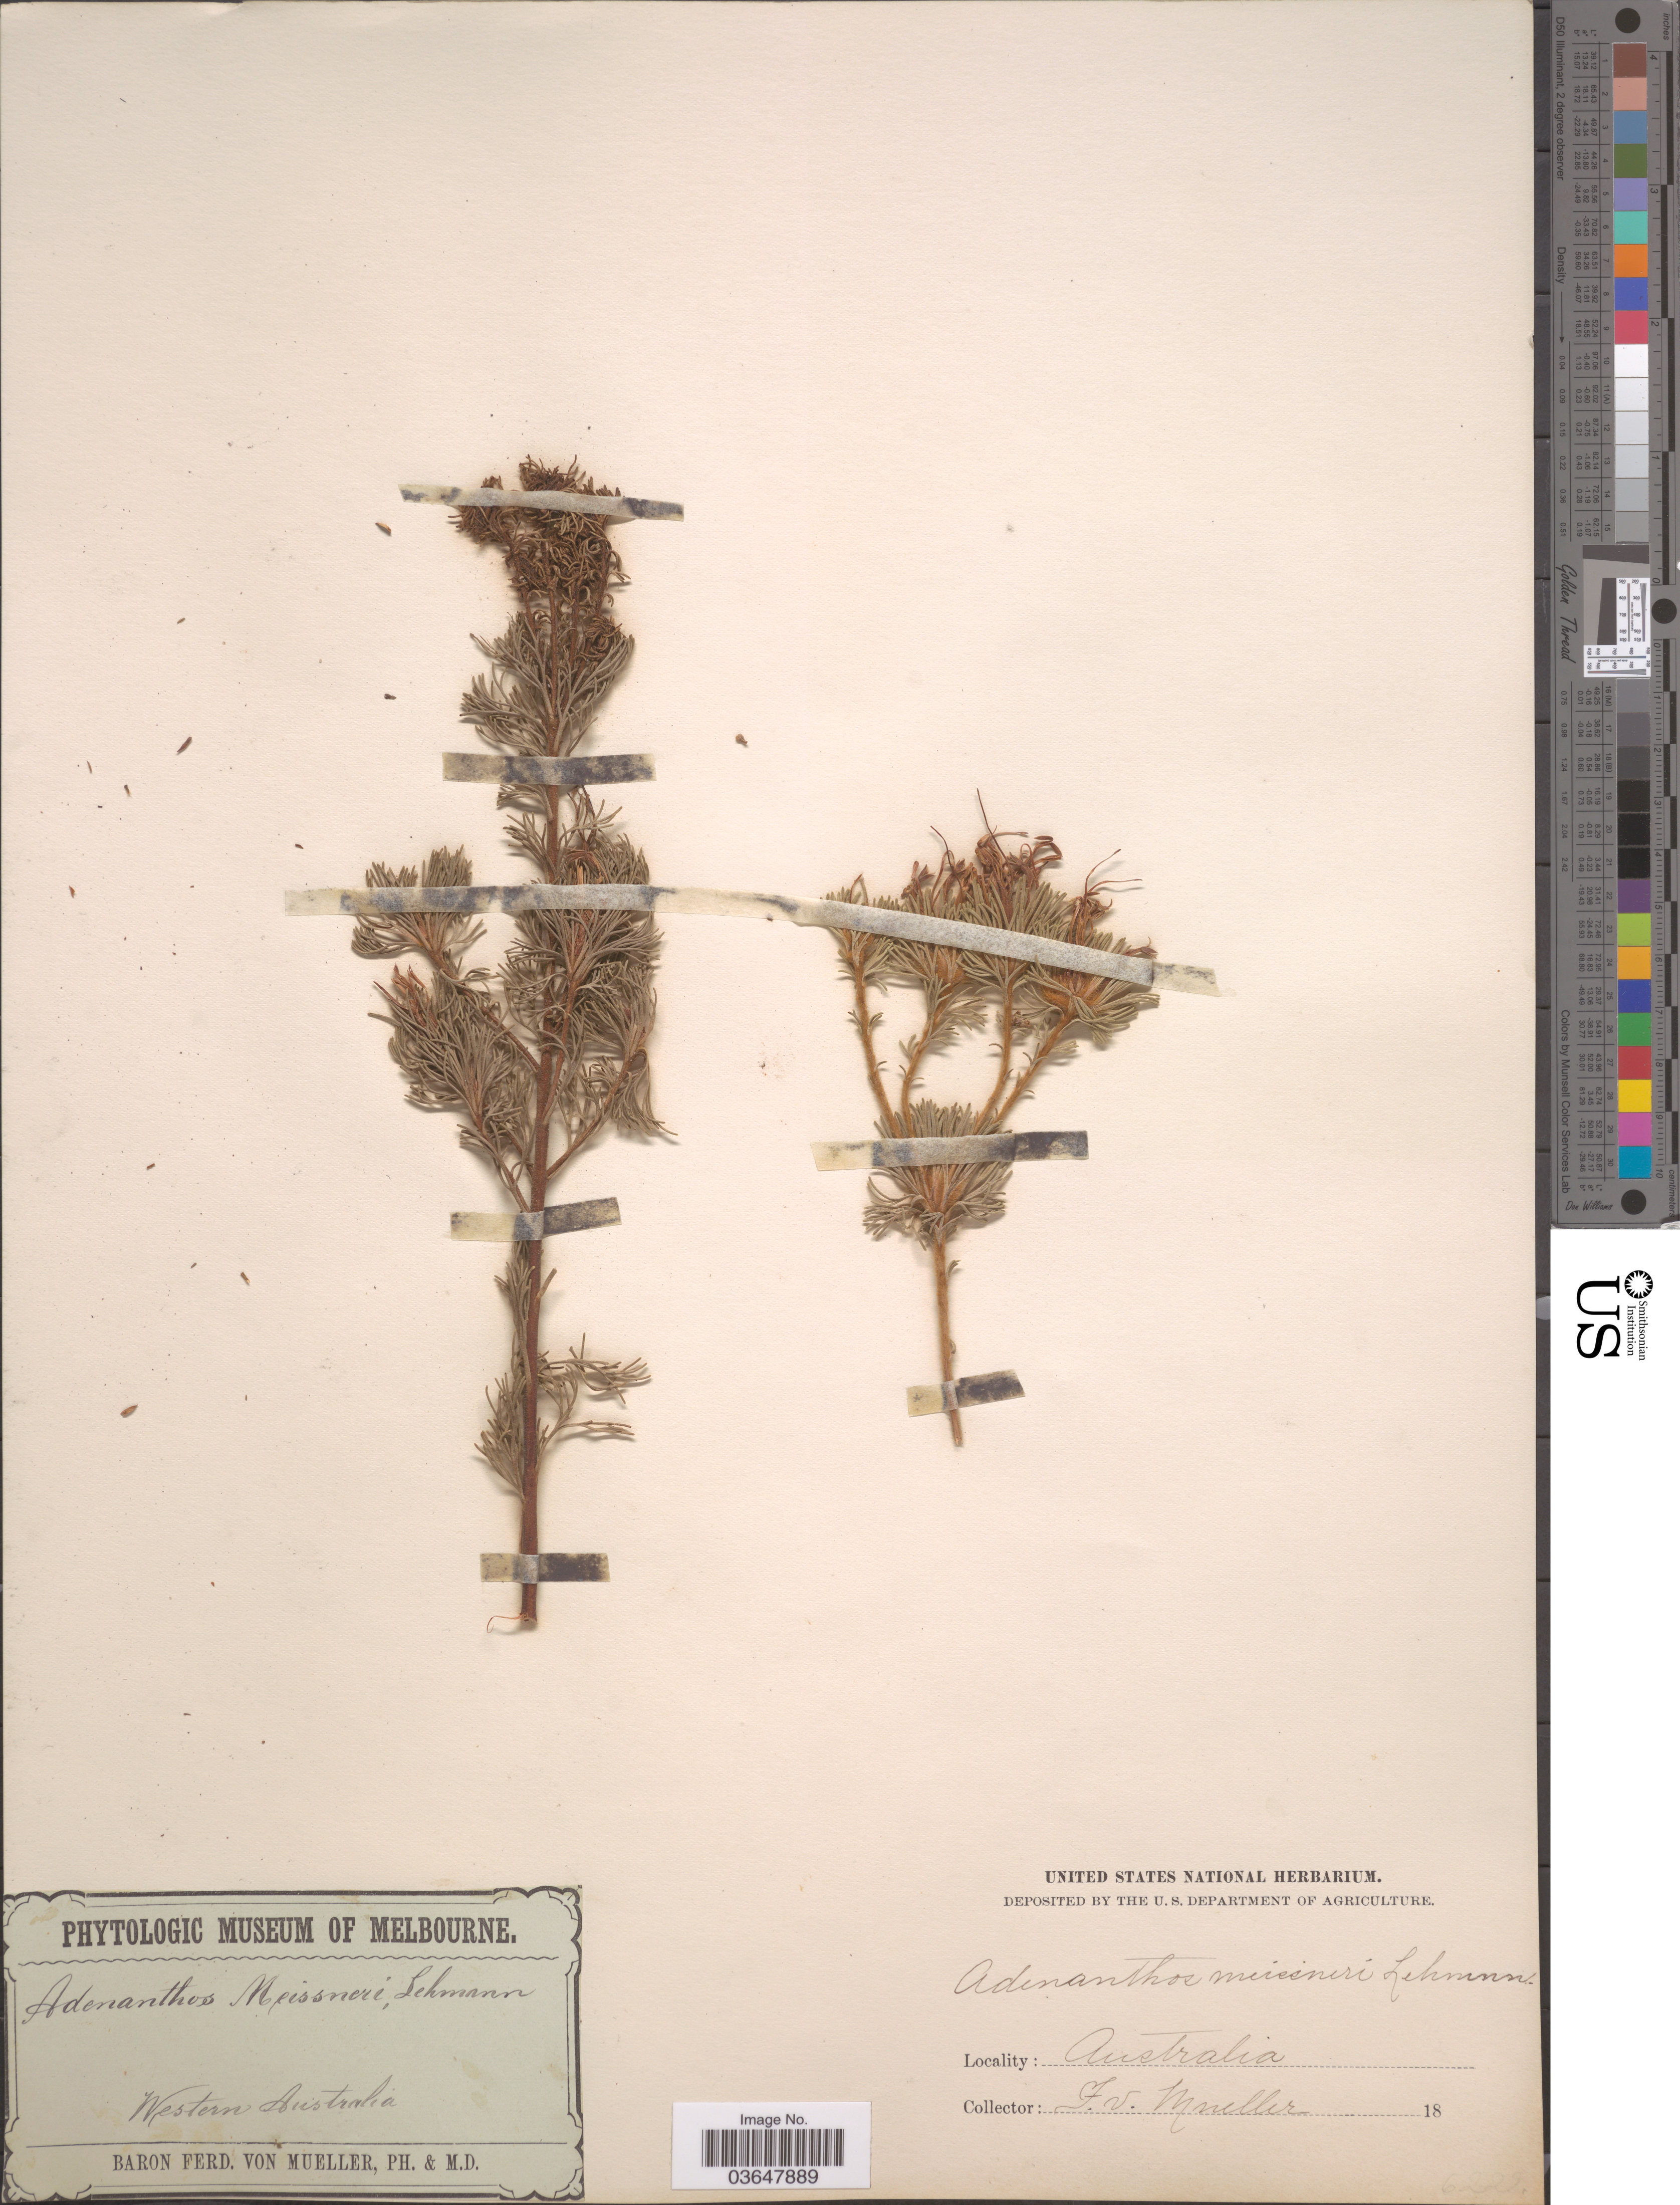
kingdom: Plantae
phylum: Tracheophyta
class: Magnoliopsida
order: Proteales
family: Proteaceae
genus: Adenanthos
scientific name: Adenanthos meissneri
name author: Lehm.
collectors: F. Mueller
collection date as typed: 18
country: Australia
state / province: Western Australia